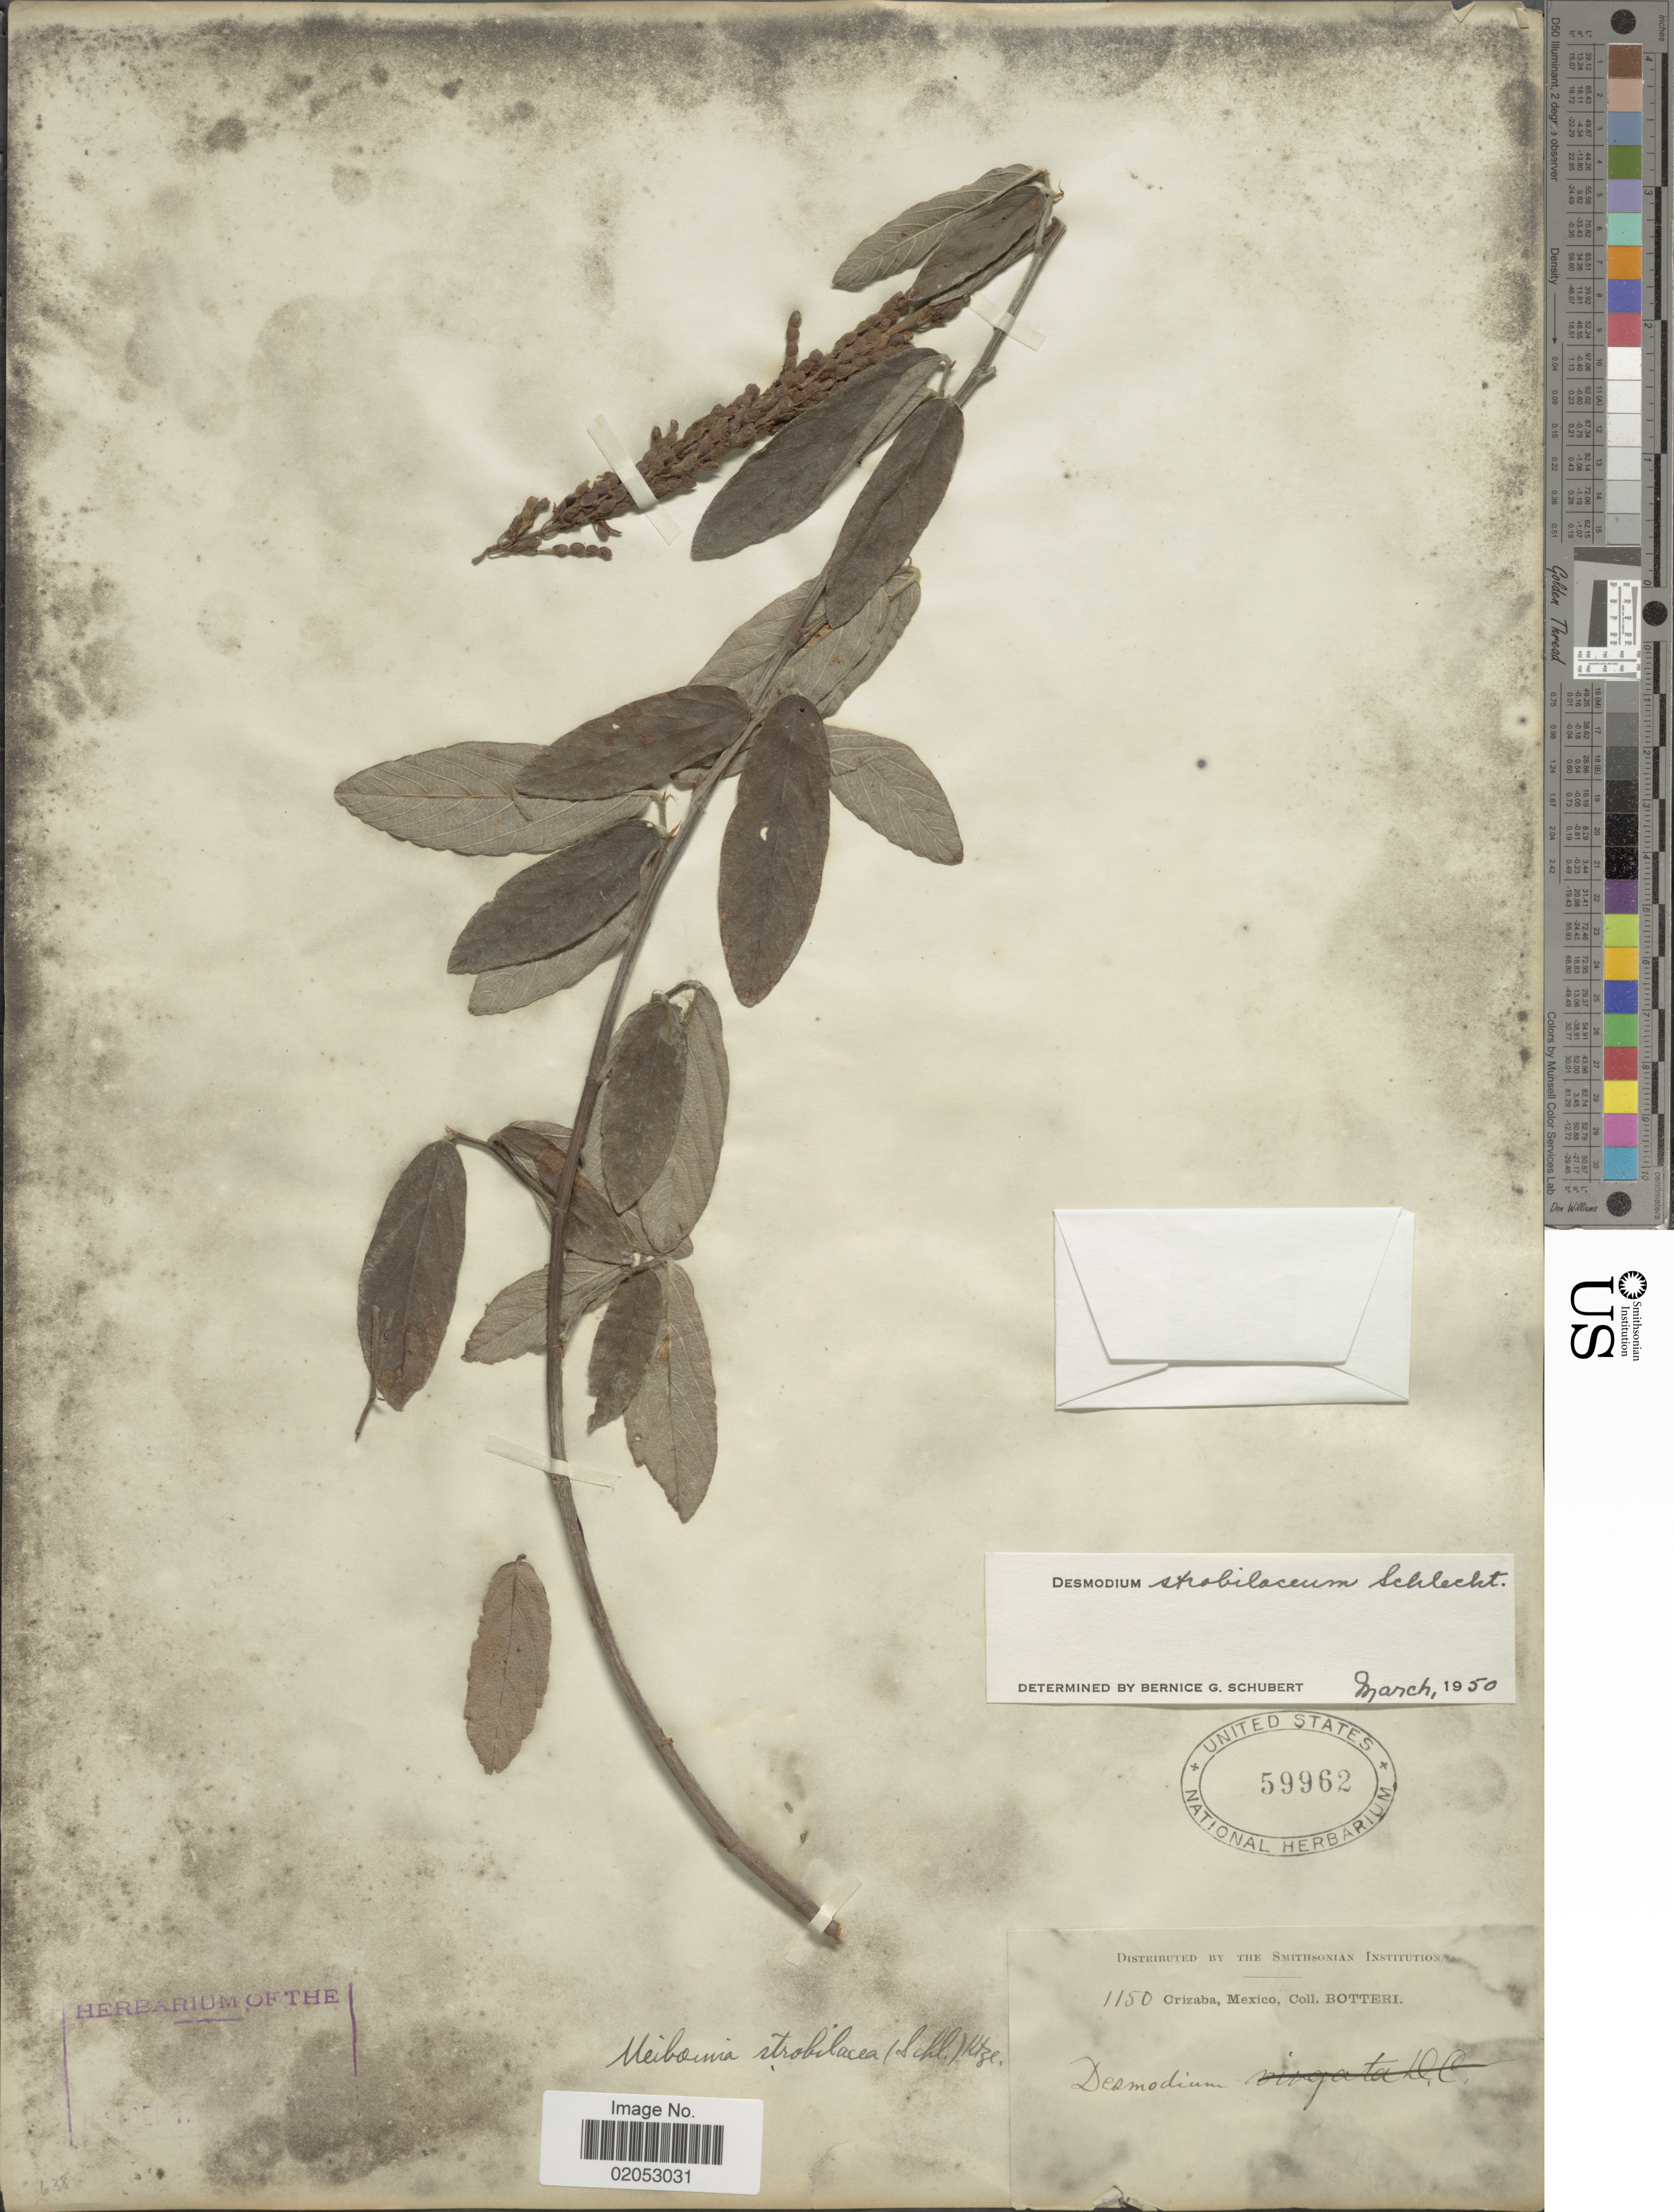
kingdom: Plantae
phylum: Tracheophyta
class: Magnoliopsida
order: Fabales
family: Fabaceae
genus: Desmodium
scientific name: Desmodium strobilaceum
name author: Schltdl.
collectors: -. Botteri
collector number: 1150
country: Mexico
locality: Orizaba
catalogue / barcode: US 59962